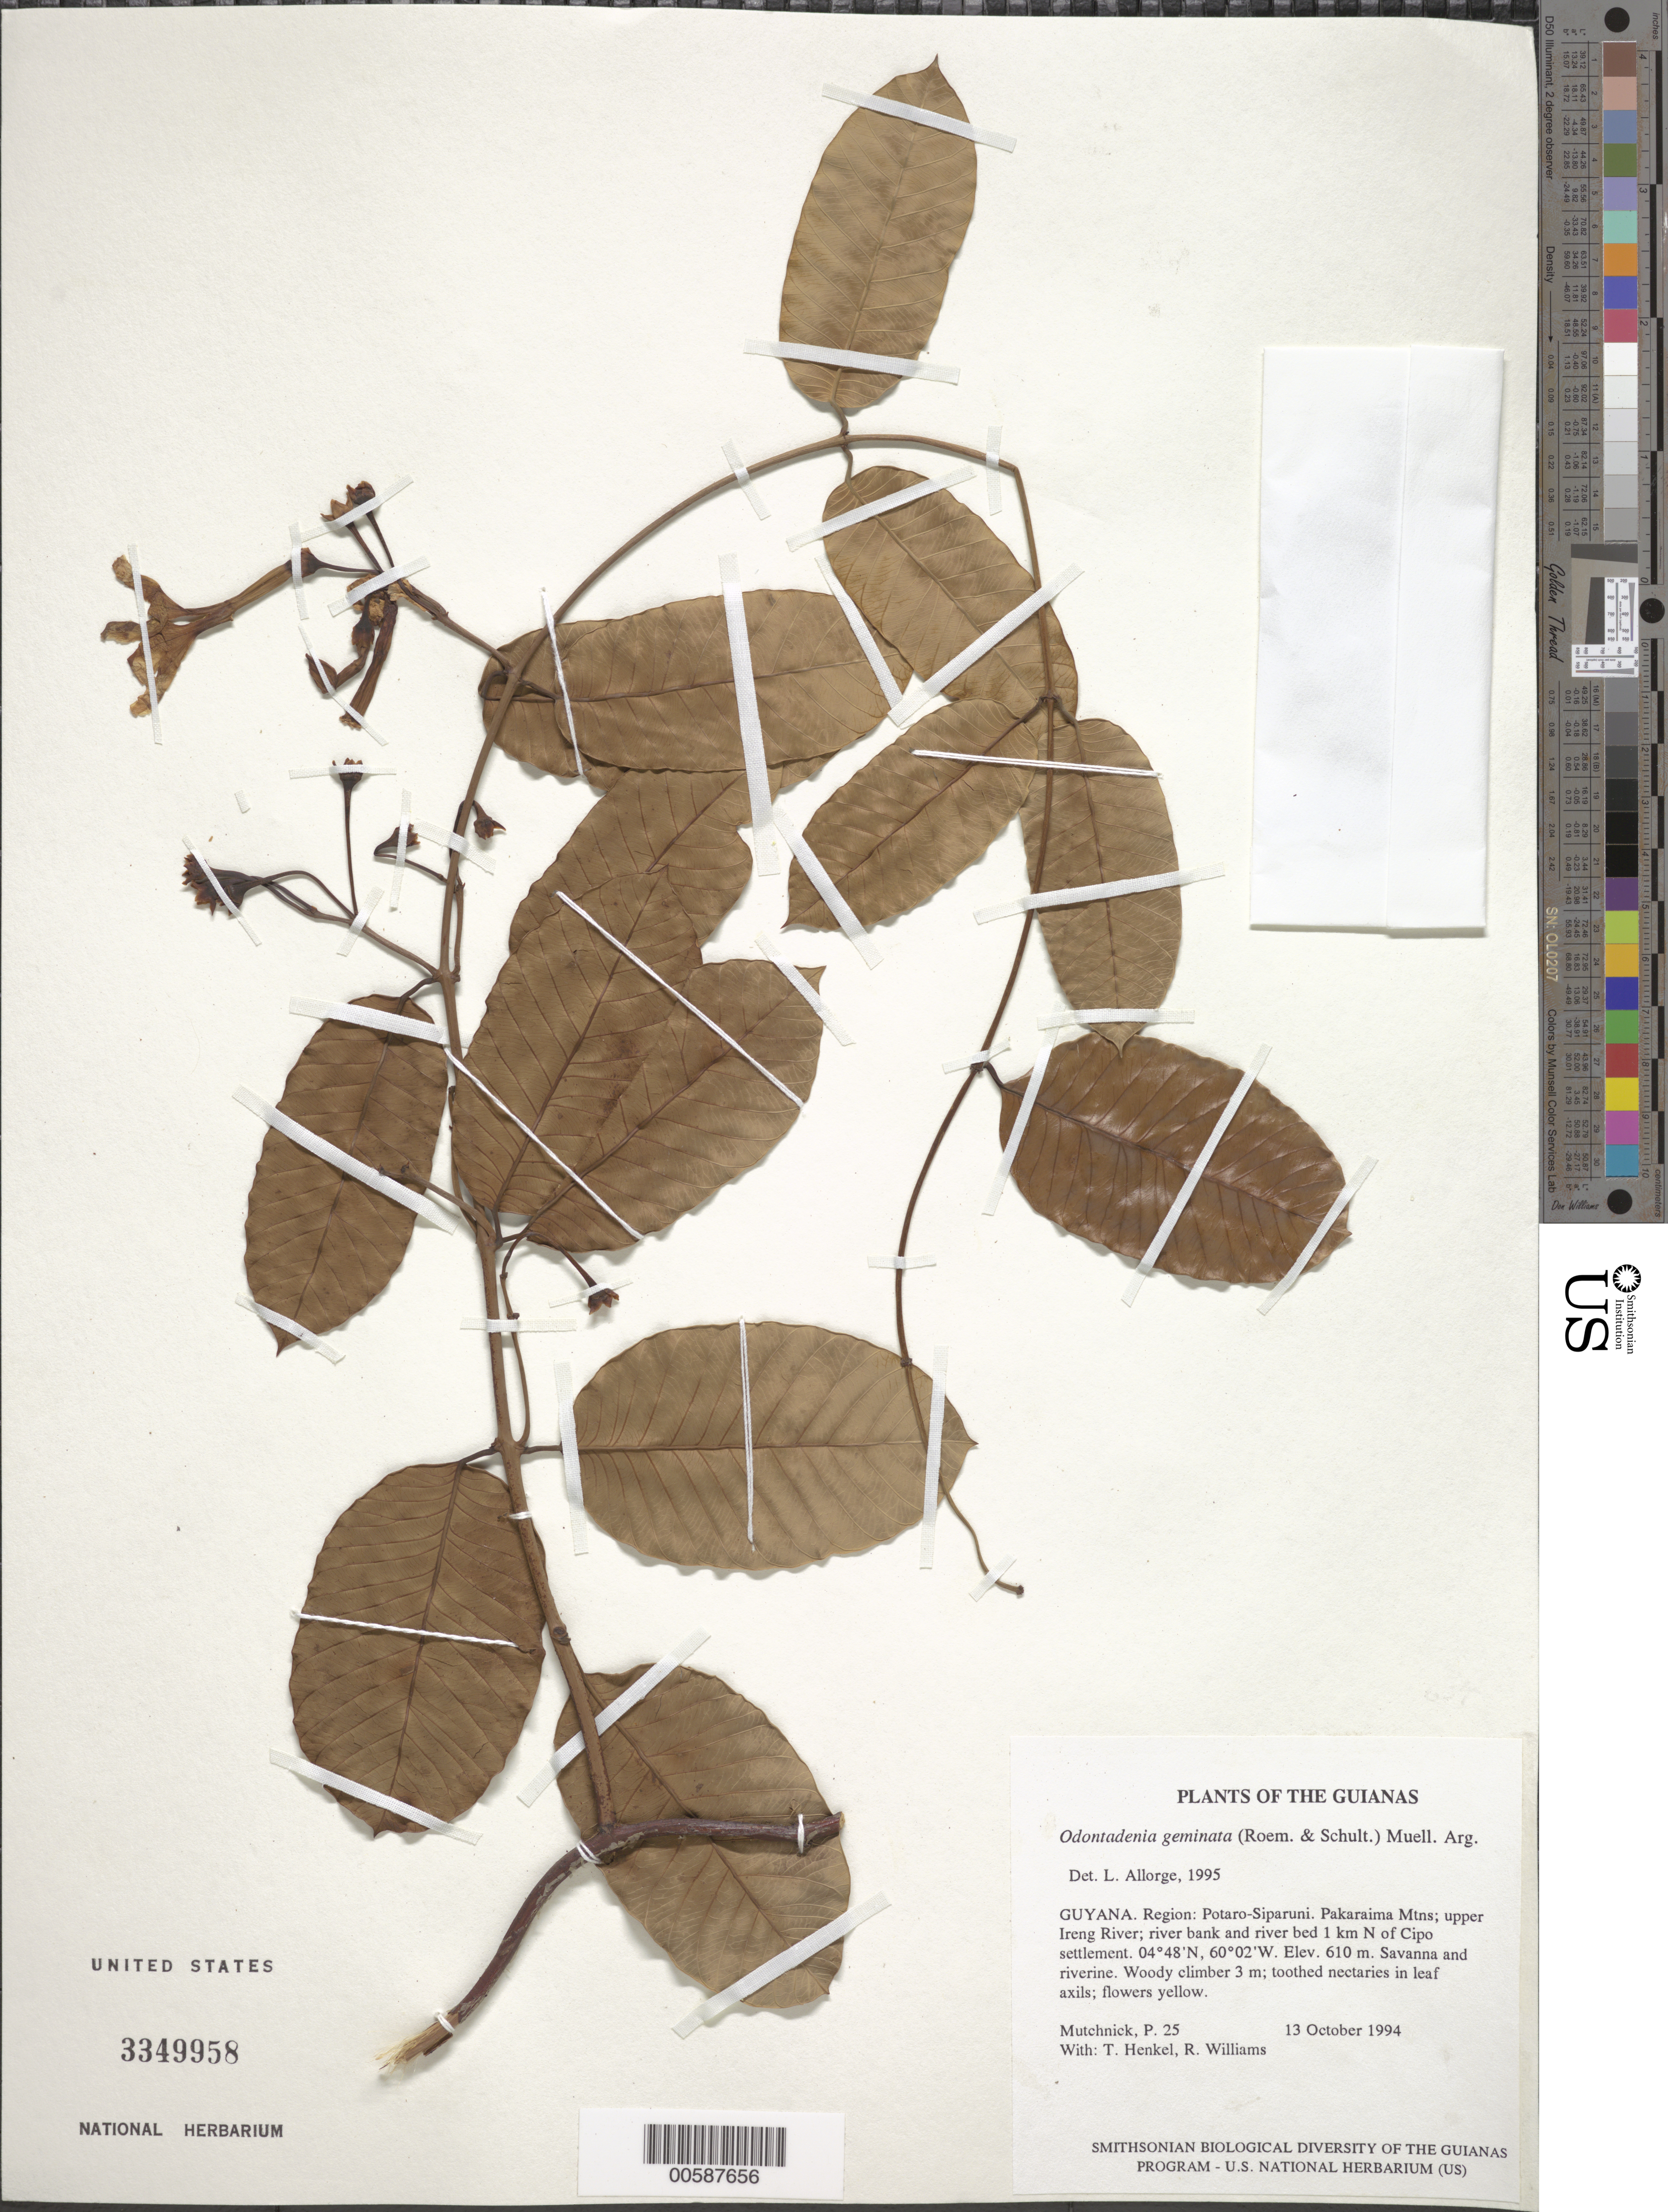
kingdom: Plantae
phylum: Tracheophyta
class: Magnoliopsida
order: Gentianales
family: Apocynaceae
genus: Odontadenia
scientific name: Odontadenia geminata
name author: (Hoffmanns. ex Roem. & Schult.) Müll. Arg.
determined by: Allorge, L.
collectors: P. Mutchnick, T. Henkel & R. Williams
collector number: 25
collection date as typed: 13 October 1994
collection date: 1994-10-13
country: Guyana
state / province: Potaro-Siparuni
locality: Pakaraima Mtns; upper Ireng River; river bank and river bed 1 km N of Cipo settlement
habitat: Savanna and riverine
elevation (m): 610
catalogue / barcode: US 334958